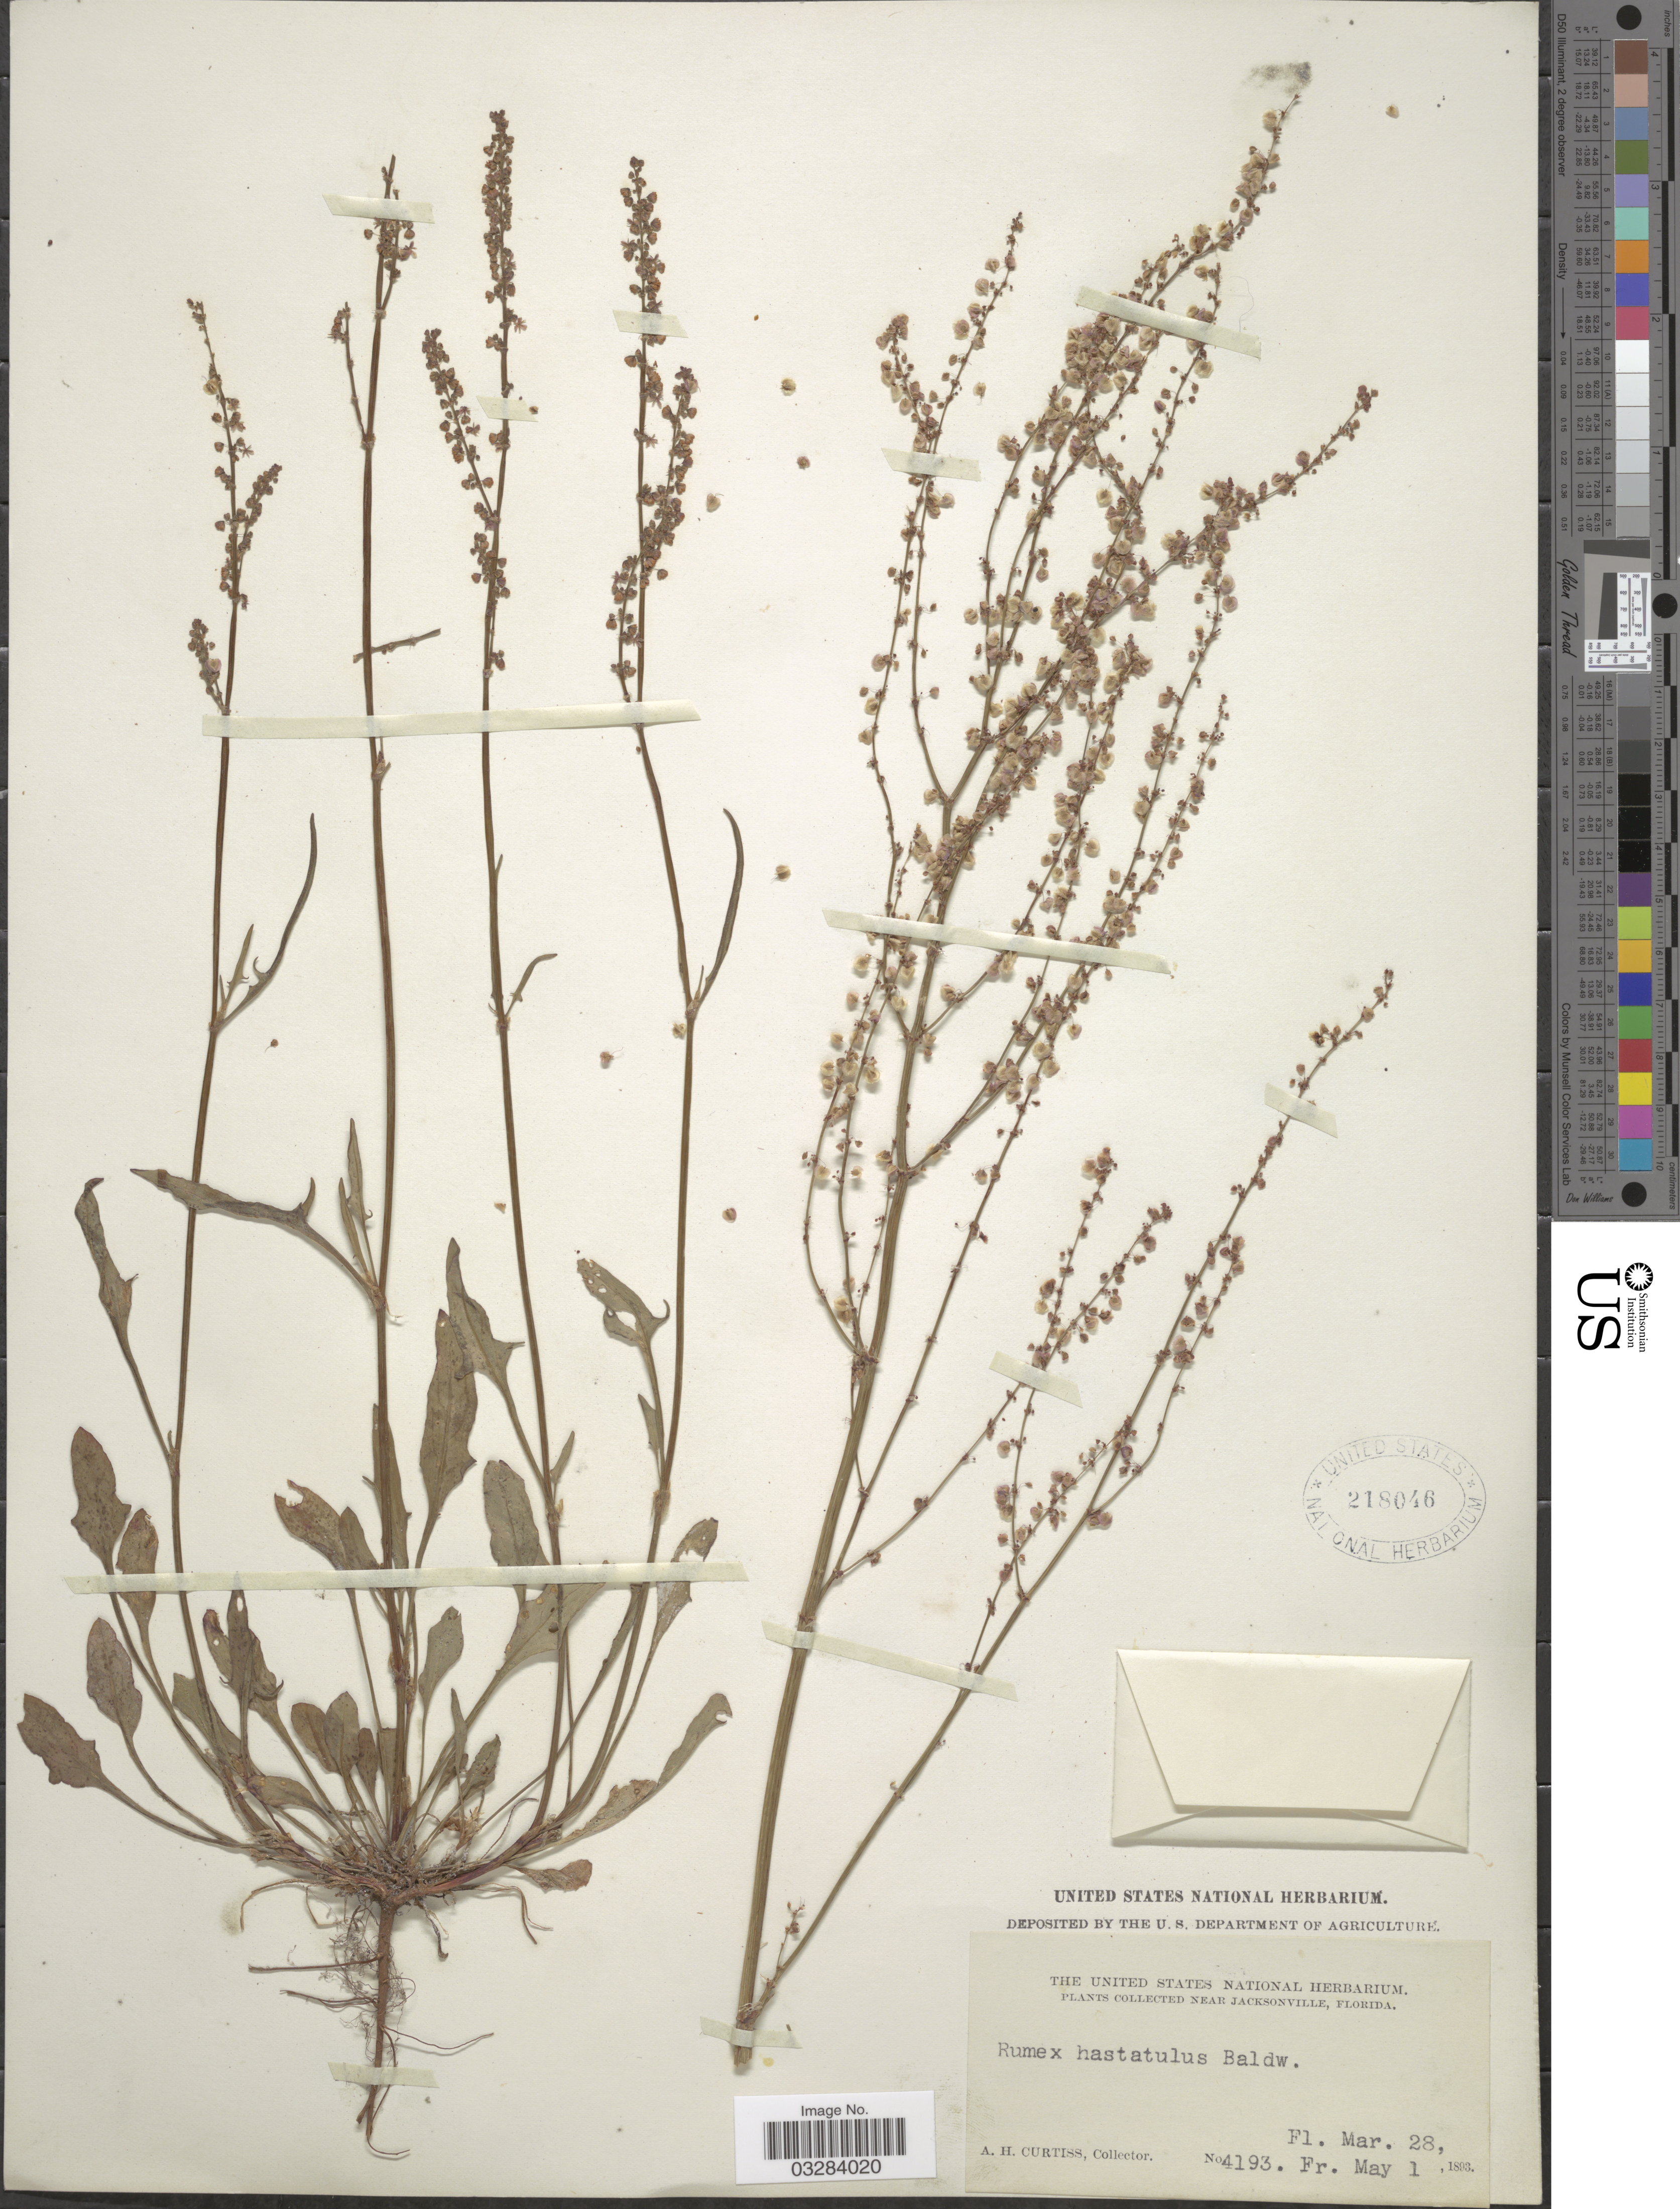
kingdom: Plantae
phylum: Tracheophyta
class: Magnoliopsida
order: Caryophyllales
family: Polygonaceae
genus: Rumex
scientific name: Rumex hastatulus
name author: Baldwin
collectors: A. H. Curtiss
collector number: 4193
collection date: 1893-03-28/1893-05-01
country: United States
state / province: Florida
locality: Near Jacksonville.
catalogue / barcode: US 218046